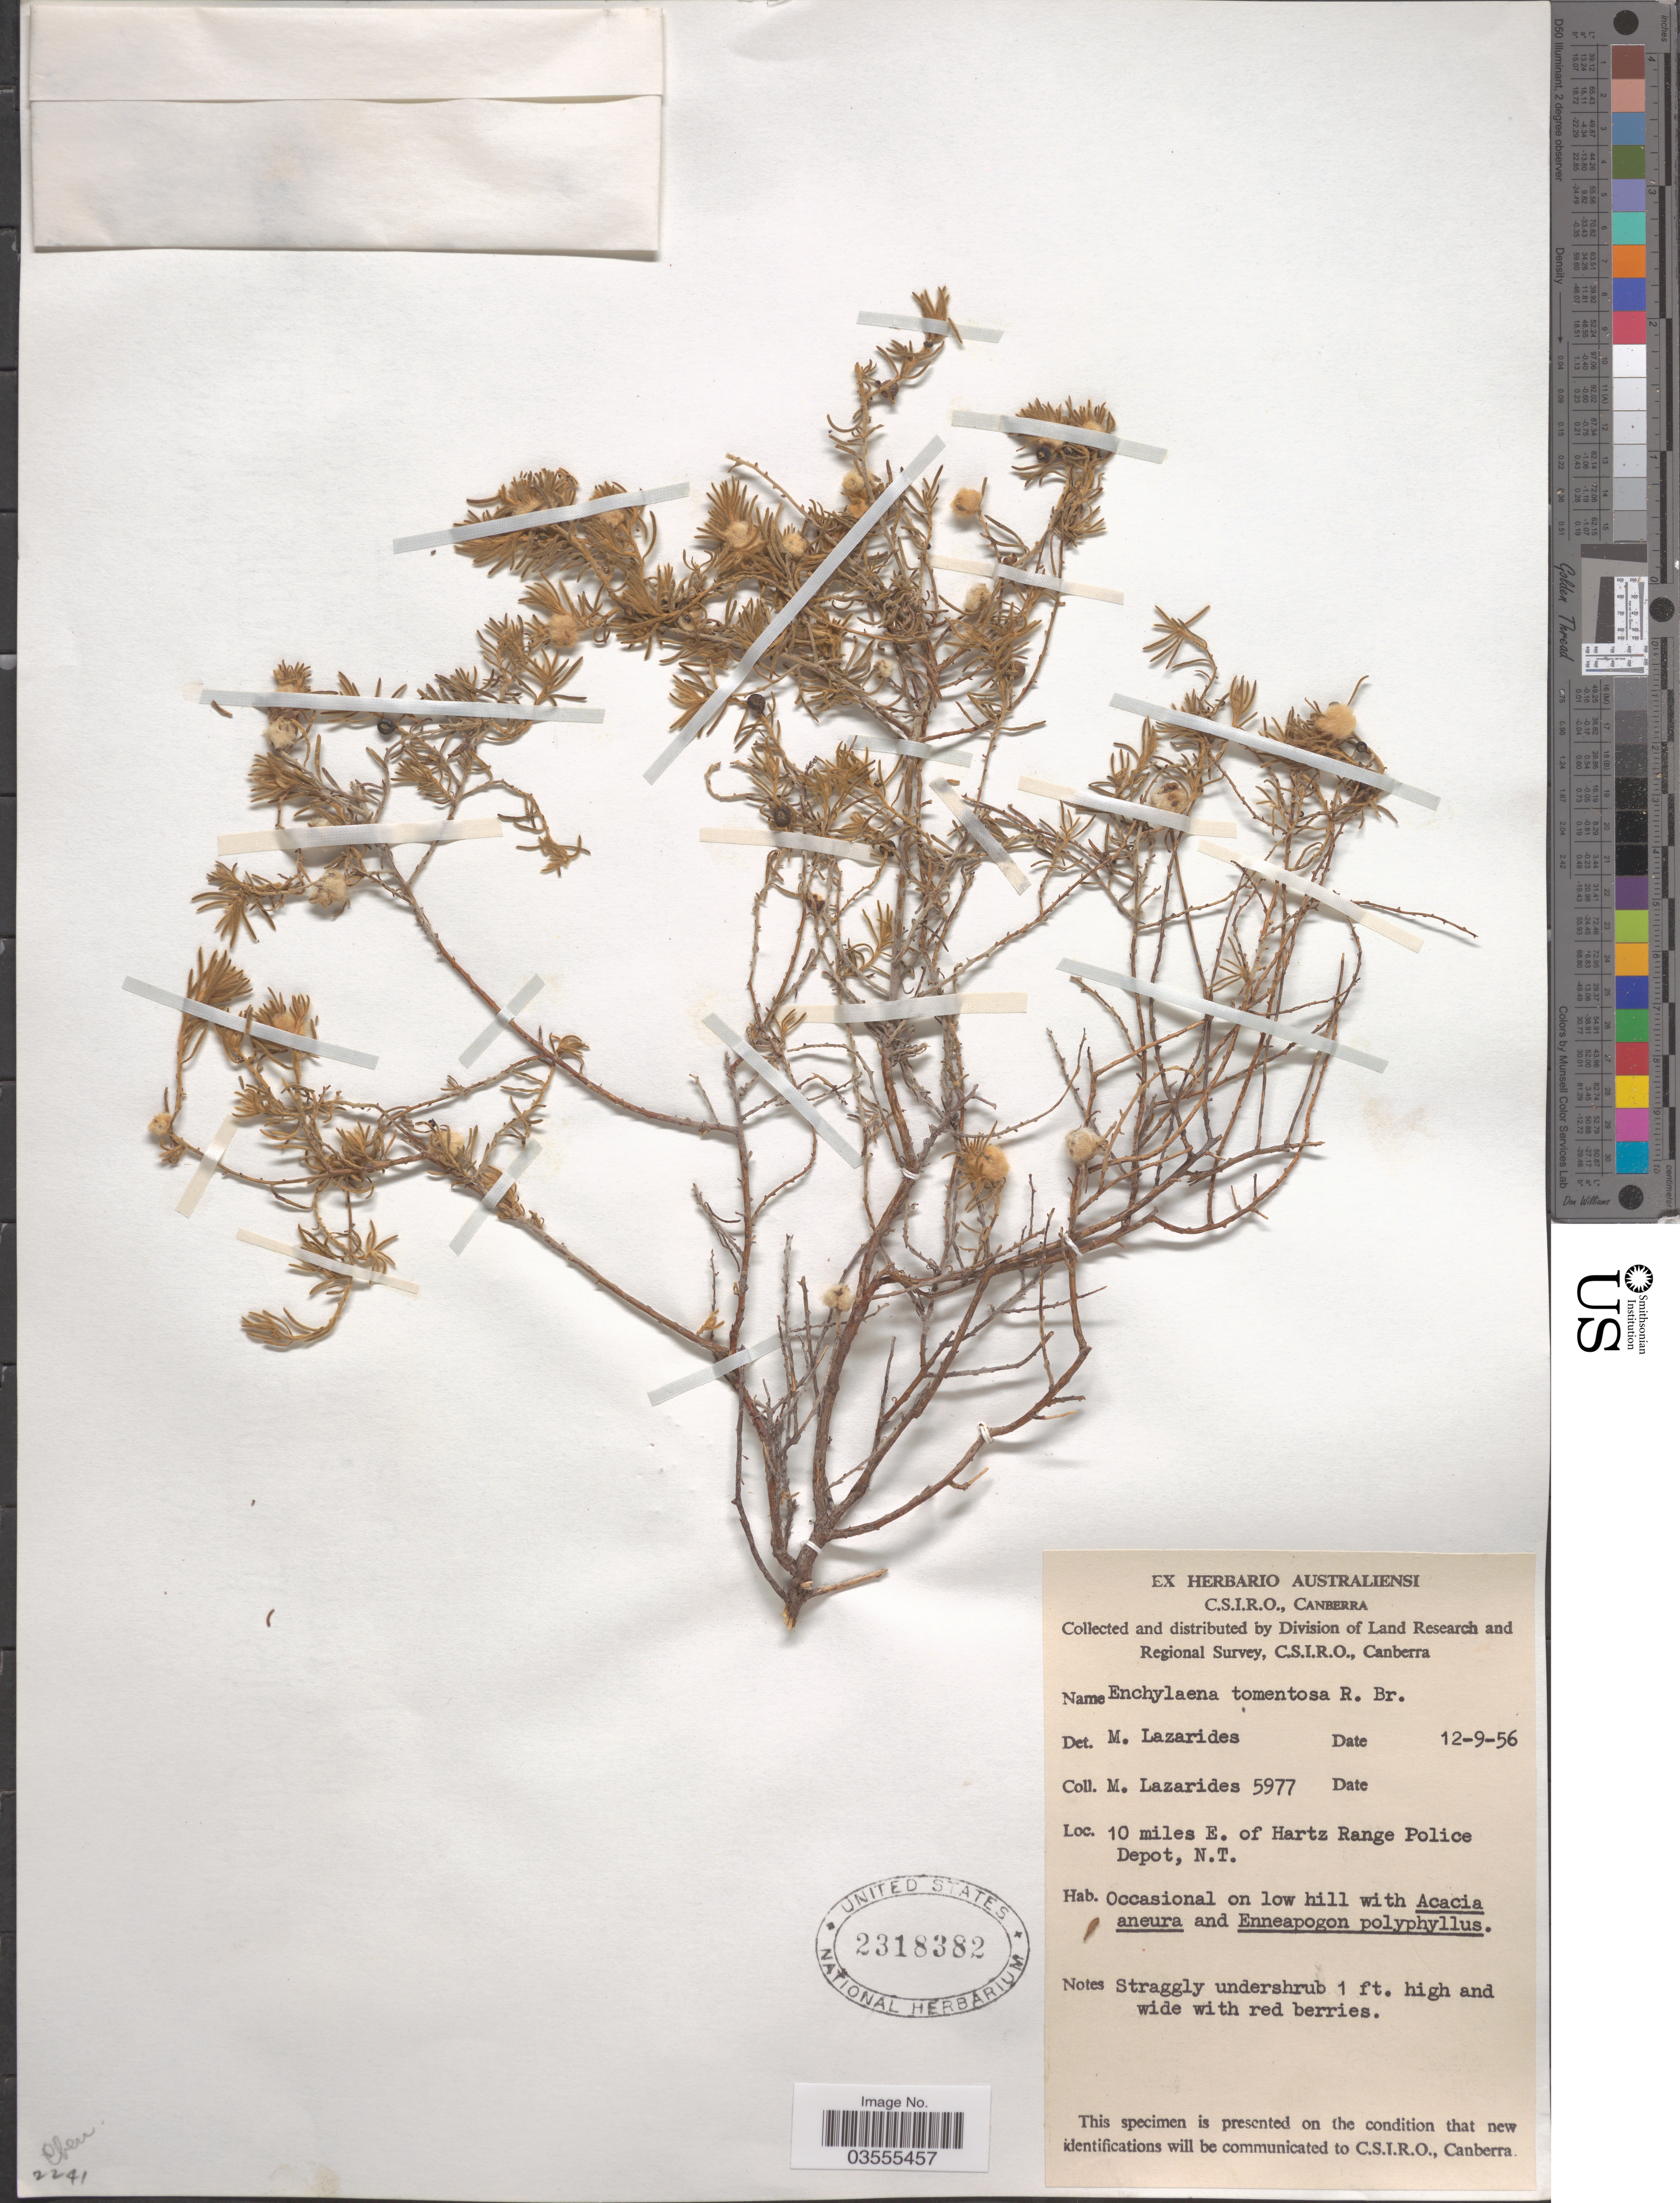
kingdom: Plantae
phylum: Tracheophyta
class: Magnoliopsida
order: Caryophyllales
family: Amaranthaceae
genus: Enchylaena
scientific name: Enchylaena tomentosa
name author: R. Br.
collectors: M. Lazarides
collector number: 5977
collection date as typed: Transcribed d/m/y: 12/9/56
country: Australia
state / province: Northern Territory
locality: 10 miles E. of Hartz Range Police Depot.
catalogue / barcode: US 2318382